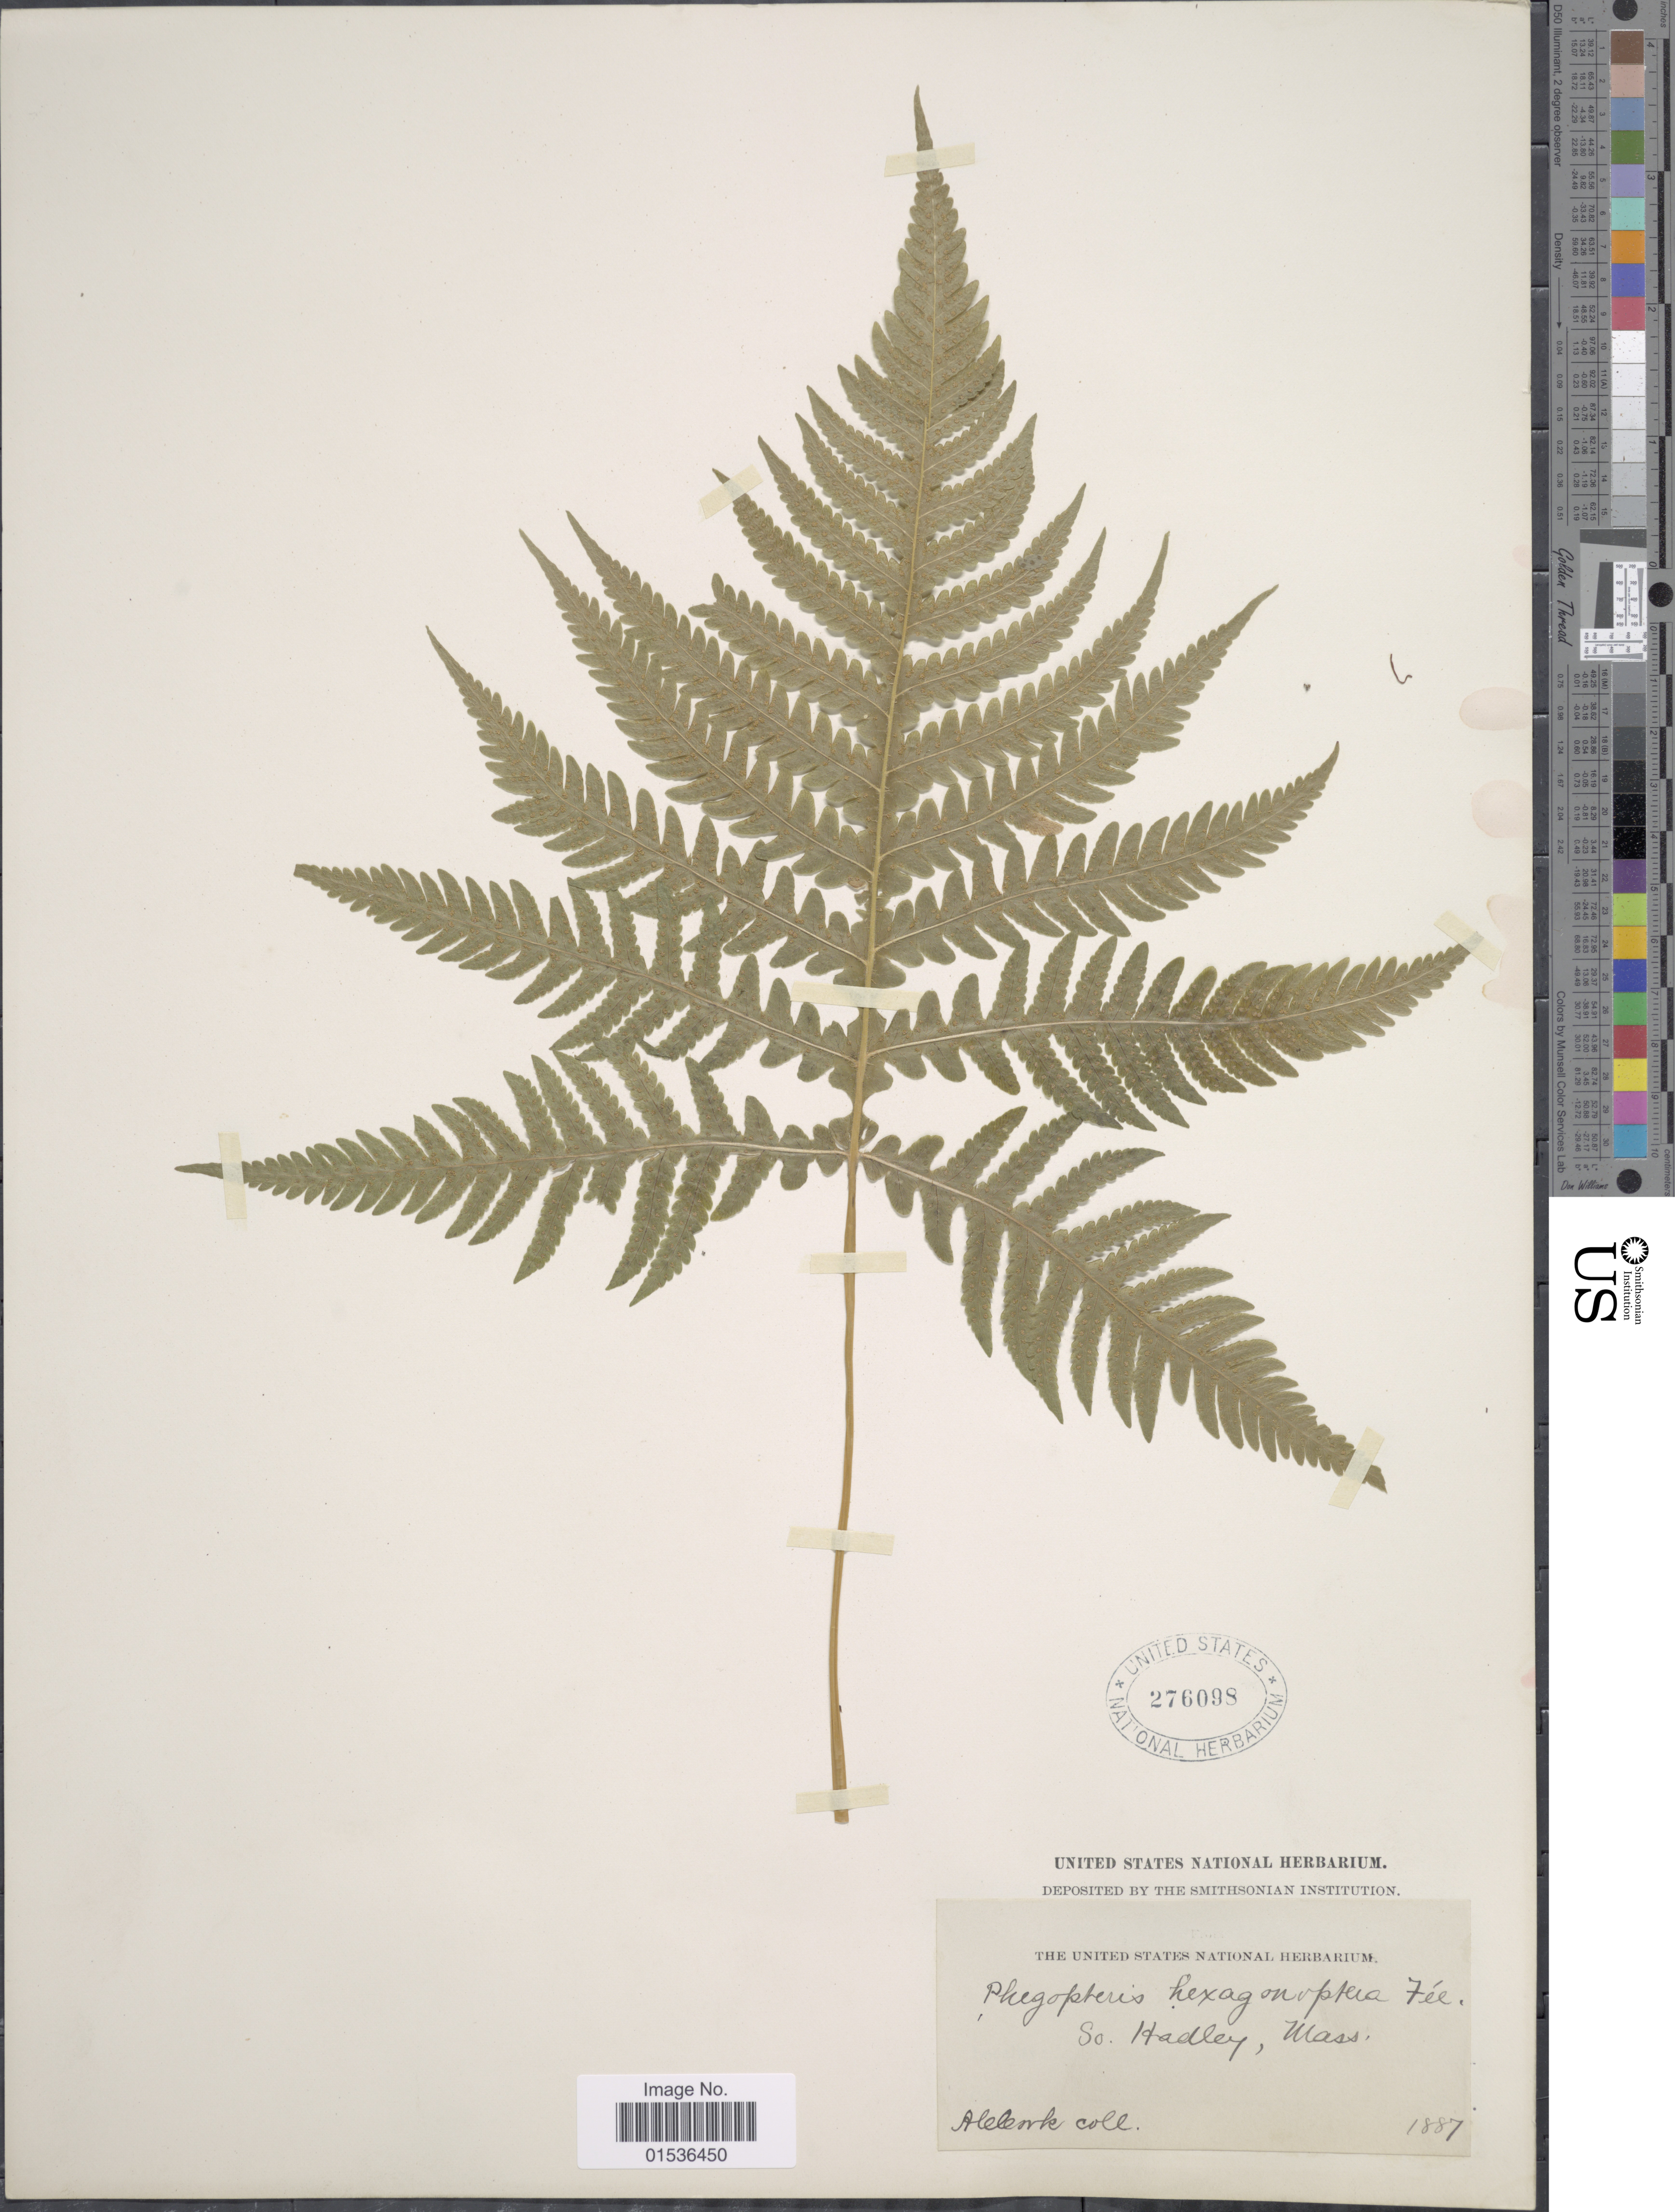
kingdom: Plantae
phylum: Tracheophyta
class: Polypodiopsida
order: Polypodiales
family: Thelypteridaceae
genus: Phegopteris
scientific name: Phegopteris hexagonoptera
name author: (Michx.) Fée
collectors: A. Cook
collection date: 1887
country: United States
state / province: Massachusetts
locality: So. Hadley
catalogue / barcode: US 276098